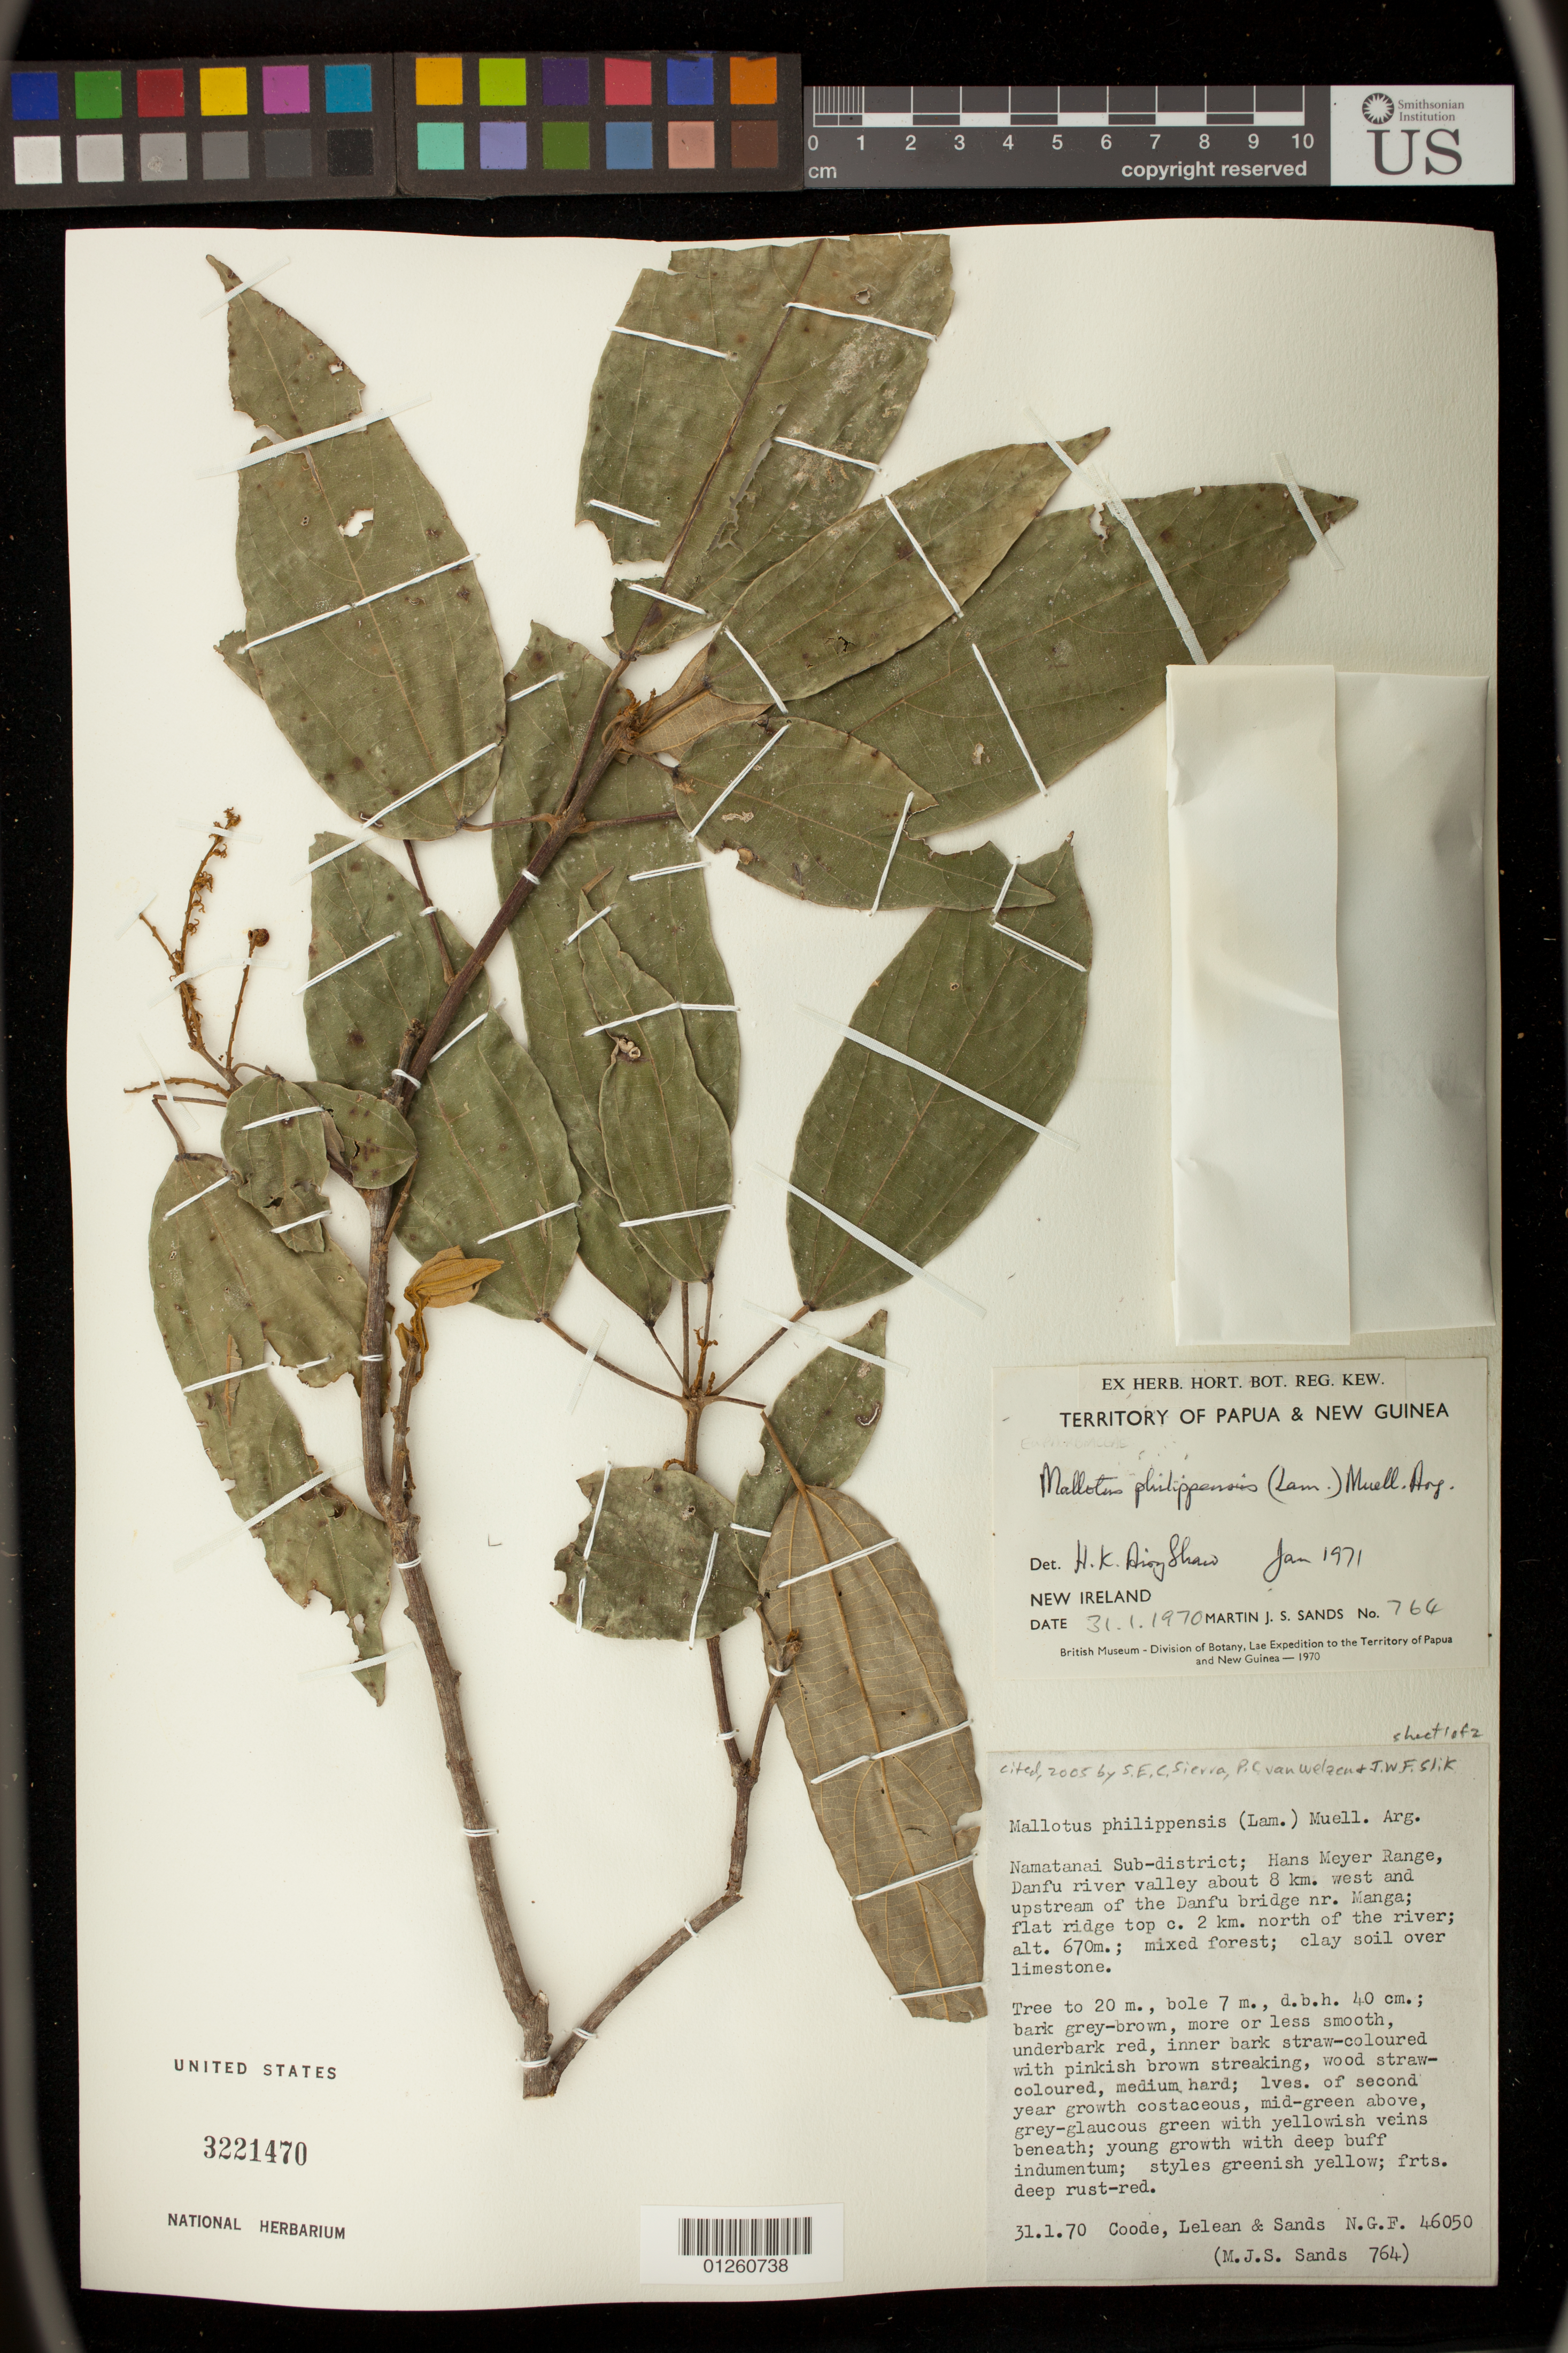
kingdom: Plantae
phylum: Tracheophyta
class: Magnoliopsida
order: Malpighiales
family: Euphorbiaceae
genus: Mallotus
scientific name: Mallotus philippensis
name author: (Lam.) Müll. Arg.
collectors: M. Sands, M. Coode & Y. Lelean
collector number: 764 / NGF 46050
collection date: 1970-01-31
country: Papua New Guinea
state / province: New Ireland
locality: Namatanai Sub-district; Hans Meyer Range, Danfu river valley about 8 km. west and upstream of the Danfu bridge nr. Manga; flat ridge top c. 2 km. north of the river.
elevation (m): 670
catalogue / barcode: US 3221470